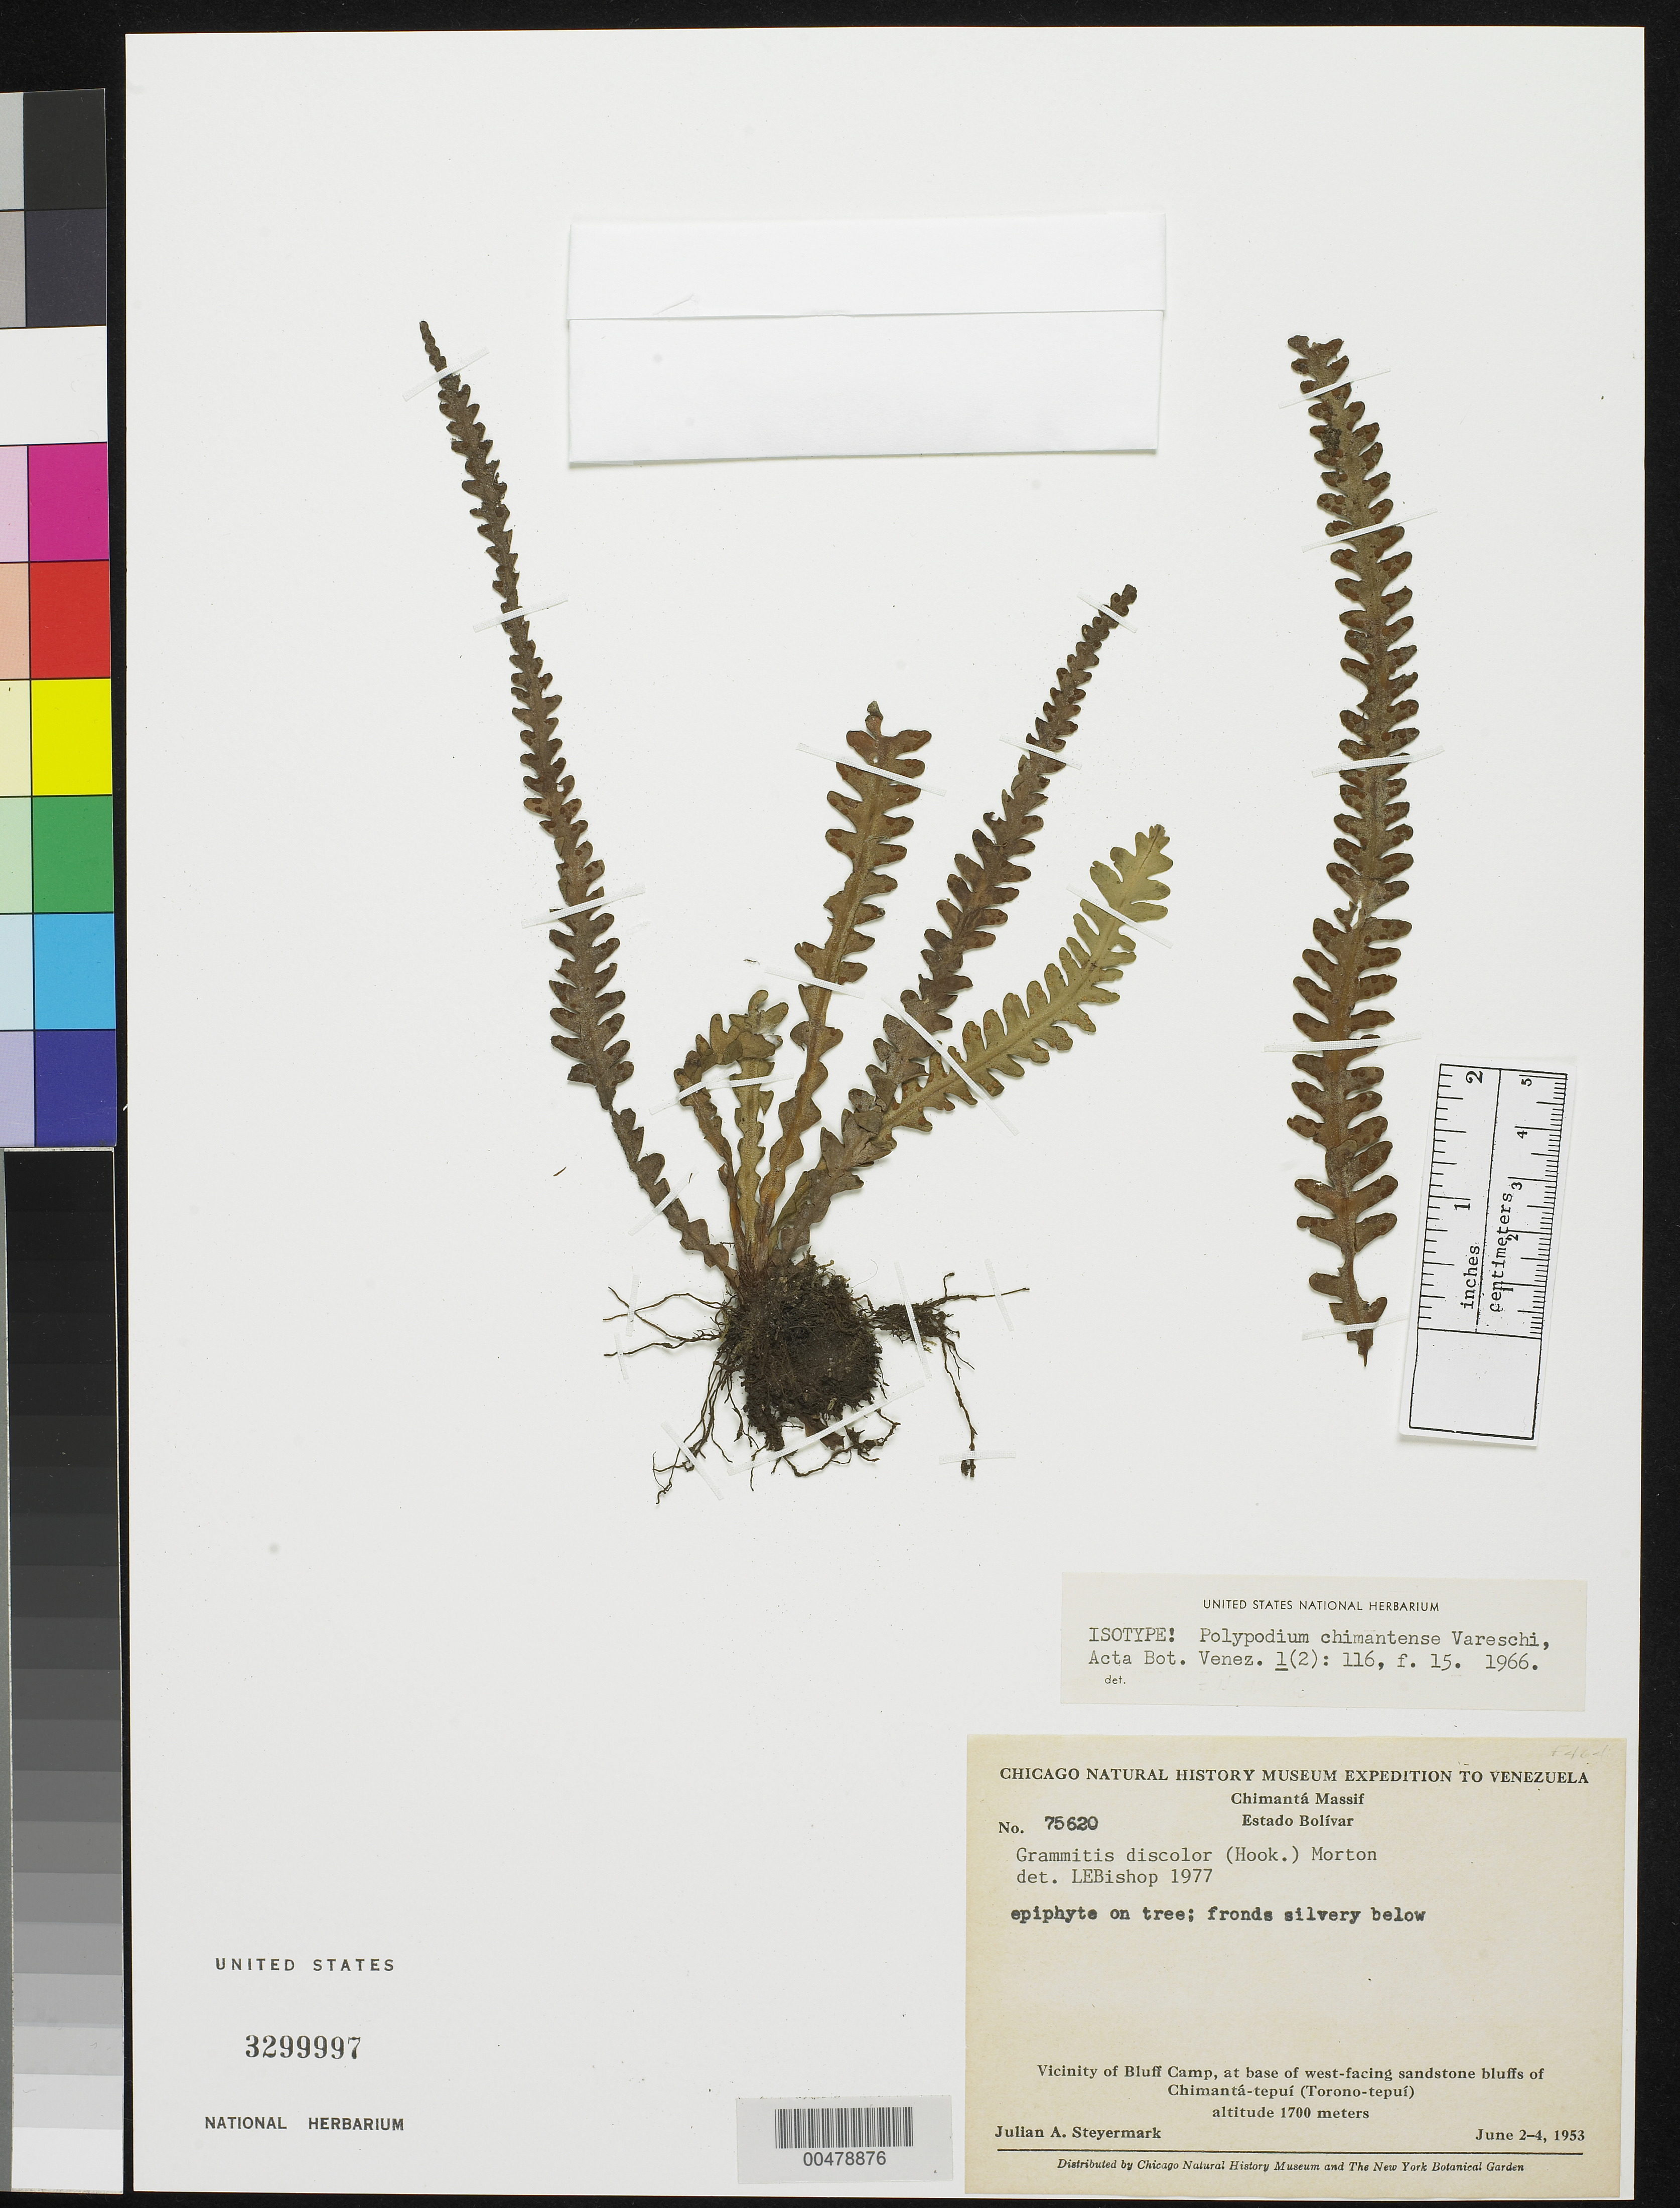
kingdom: Plantae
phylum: Tracheophyta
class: Polypodiopsida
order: Polypodiales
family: Polypodiaceae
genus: Polypodium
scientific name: Polypodium chimantense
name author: Vareschi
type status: Isotype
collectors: J. Steyermark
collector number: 75620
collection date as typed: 02 Jun 1953 to 04 Jun 1953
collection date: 1953-06-02/1953-06-04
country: Venezuela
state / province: Bolivar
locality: Chimanta Massif, vicinity of bluff camp, base of W facing sandstone bluffs of Chimanta-tepui (Toronto-tepui).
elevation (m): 1700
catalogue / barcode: US 3299997